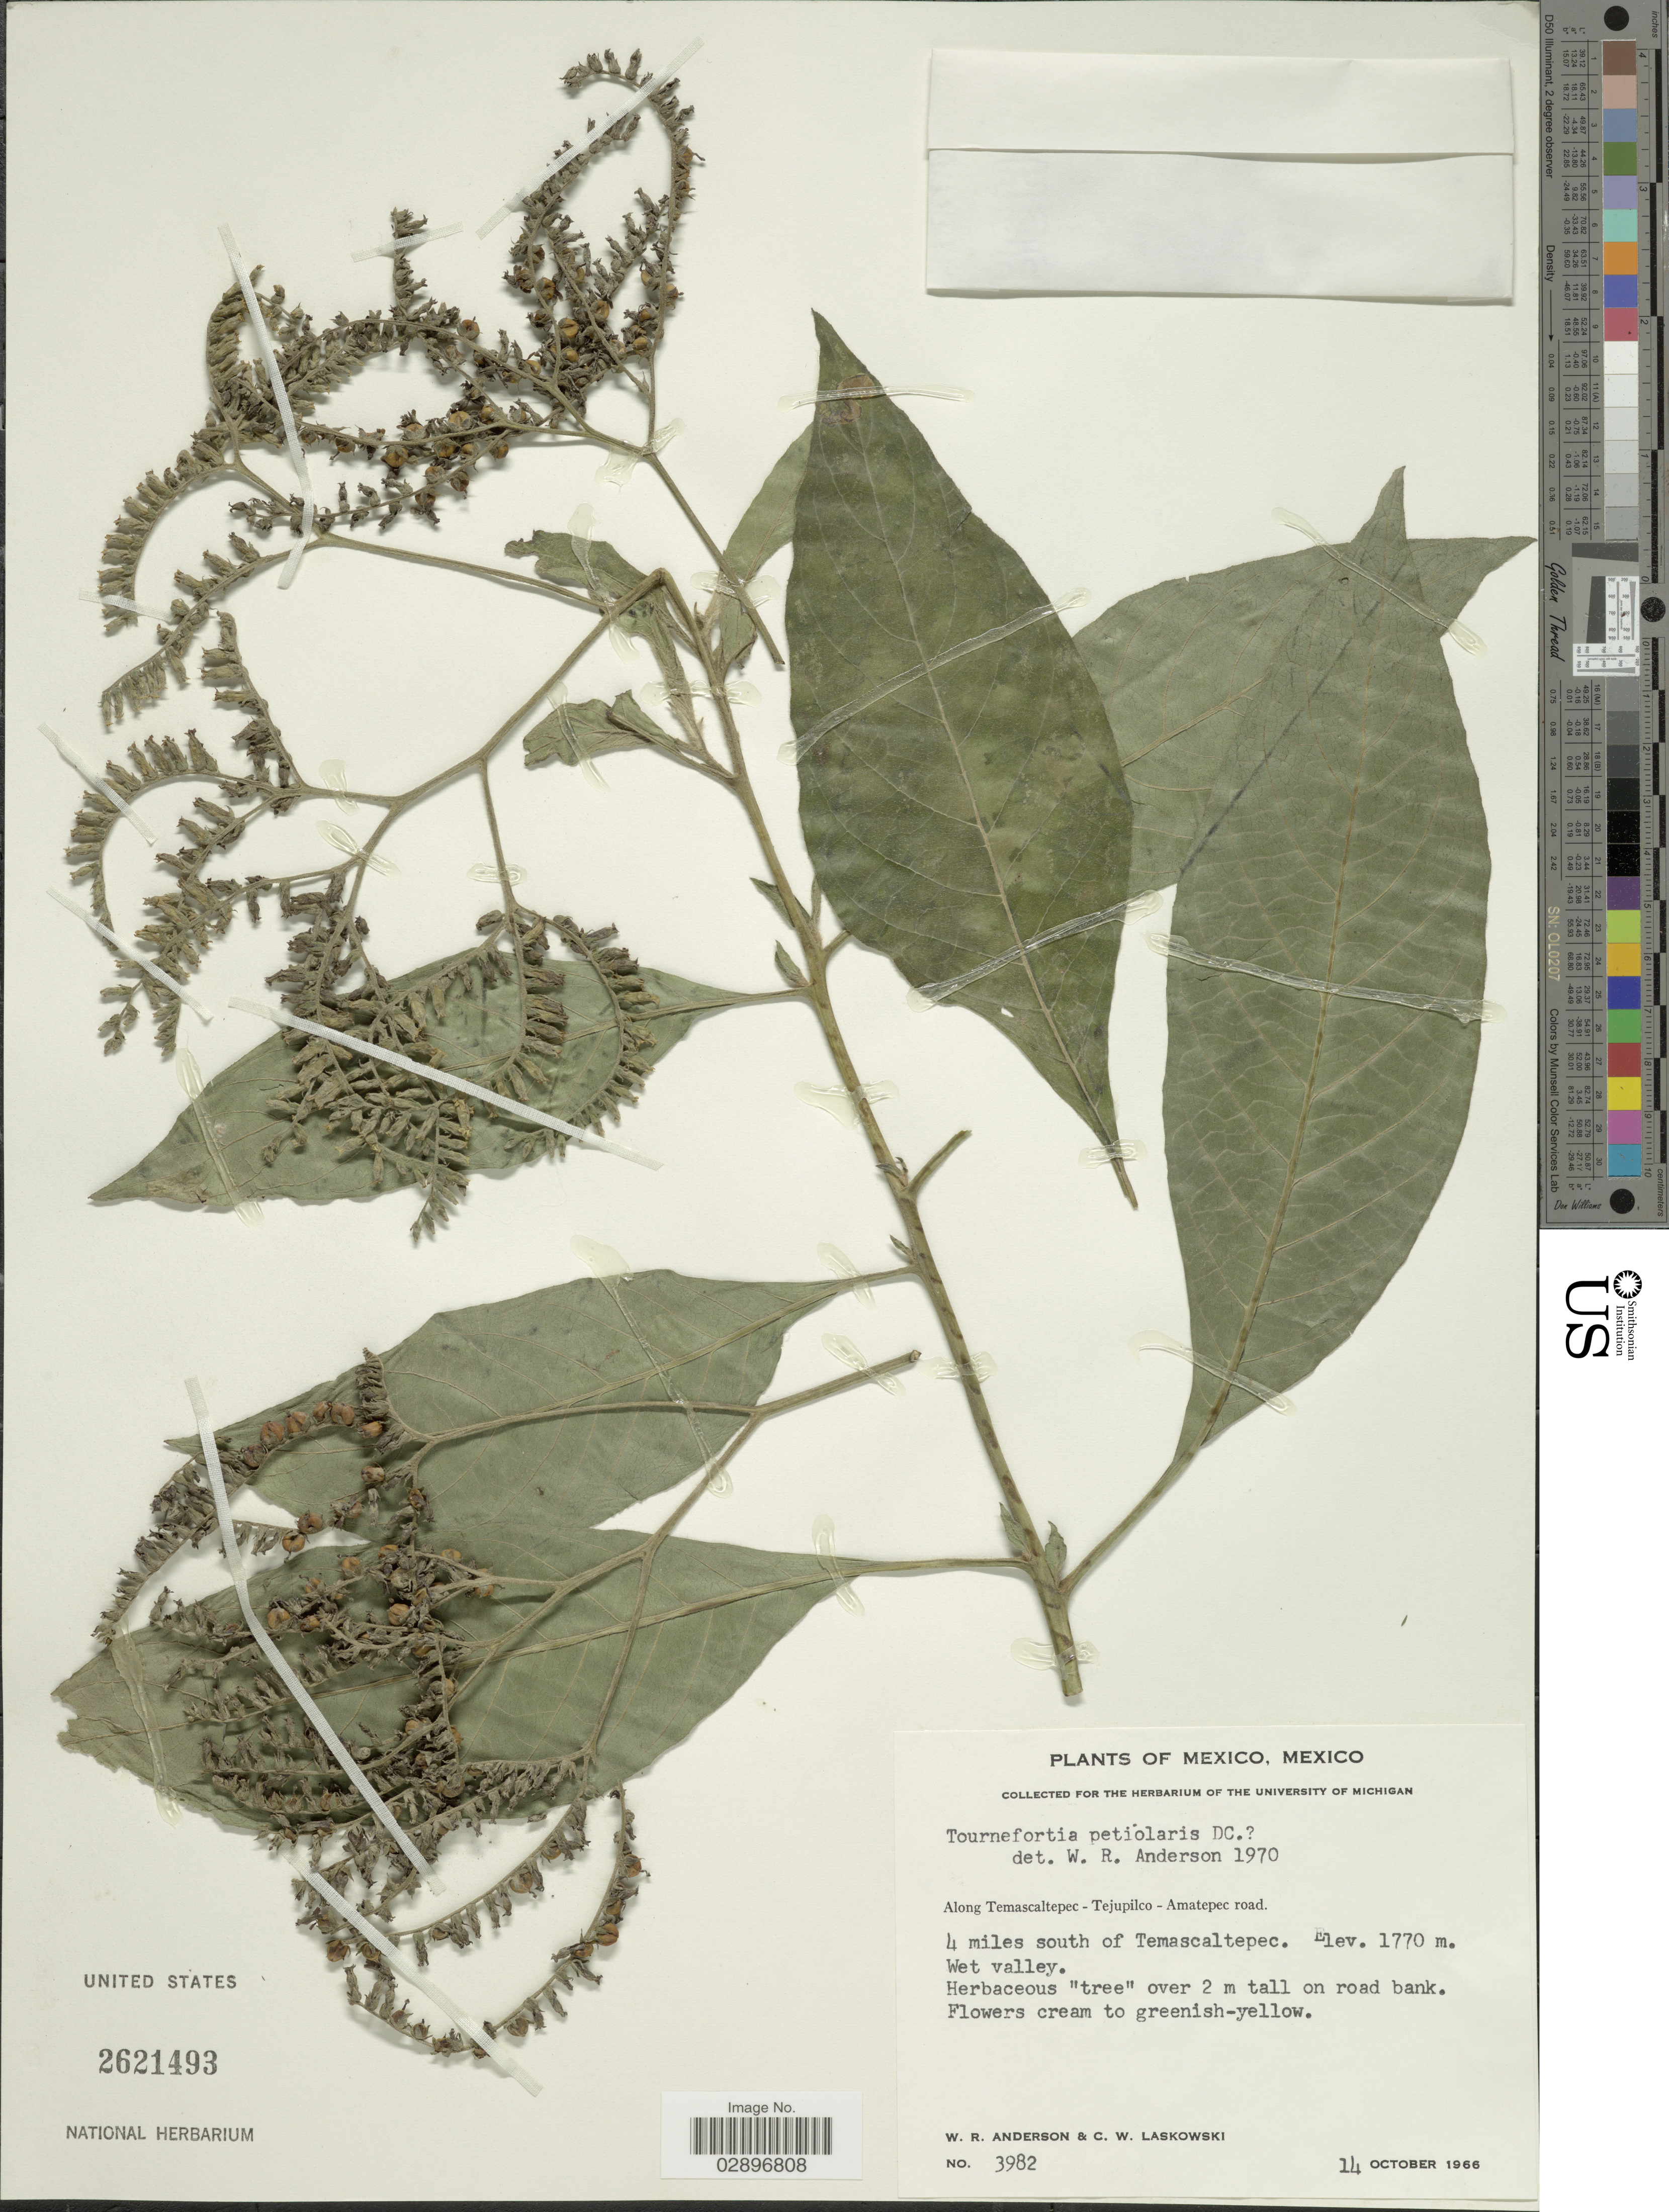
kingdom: Plantae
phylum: Tracheophyta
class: Magnoliopsida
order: Boraginales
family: Heliotropiaceae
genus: Tournefortia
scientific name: Tournefortia petiolaris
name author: DC.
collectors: W. Anderson & C. Laskowski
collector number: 3982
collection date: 1966-10-14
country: Mexico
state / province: México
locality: Along Temascaltepec - Tejupilco - Amatepec road. 4 miles south of Temascaltepec.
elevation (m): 1770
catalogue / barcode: US 2621493